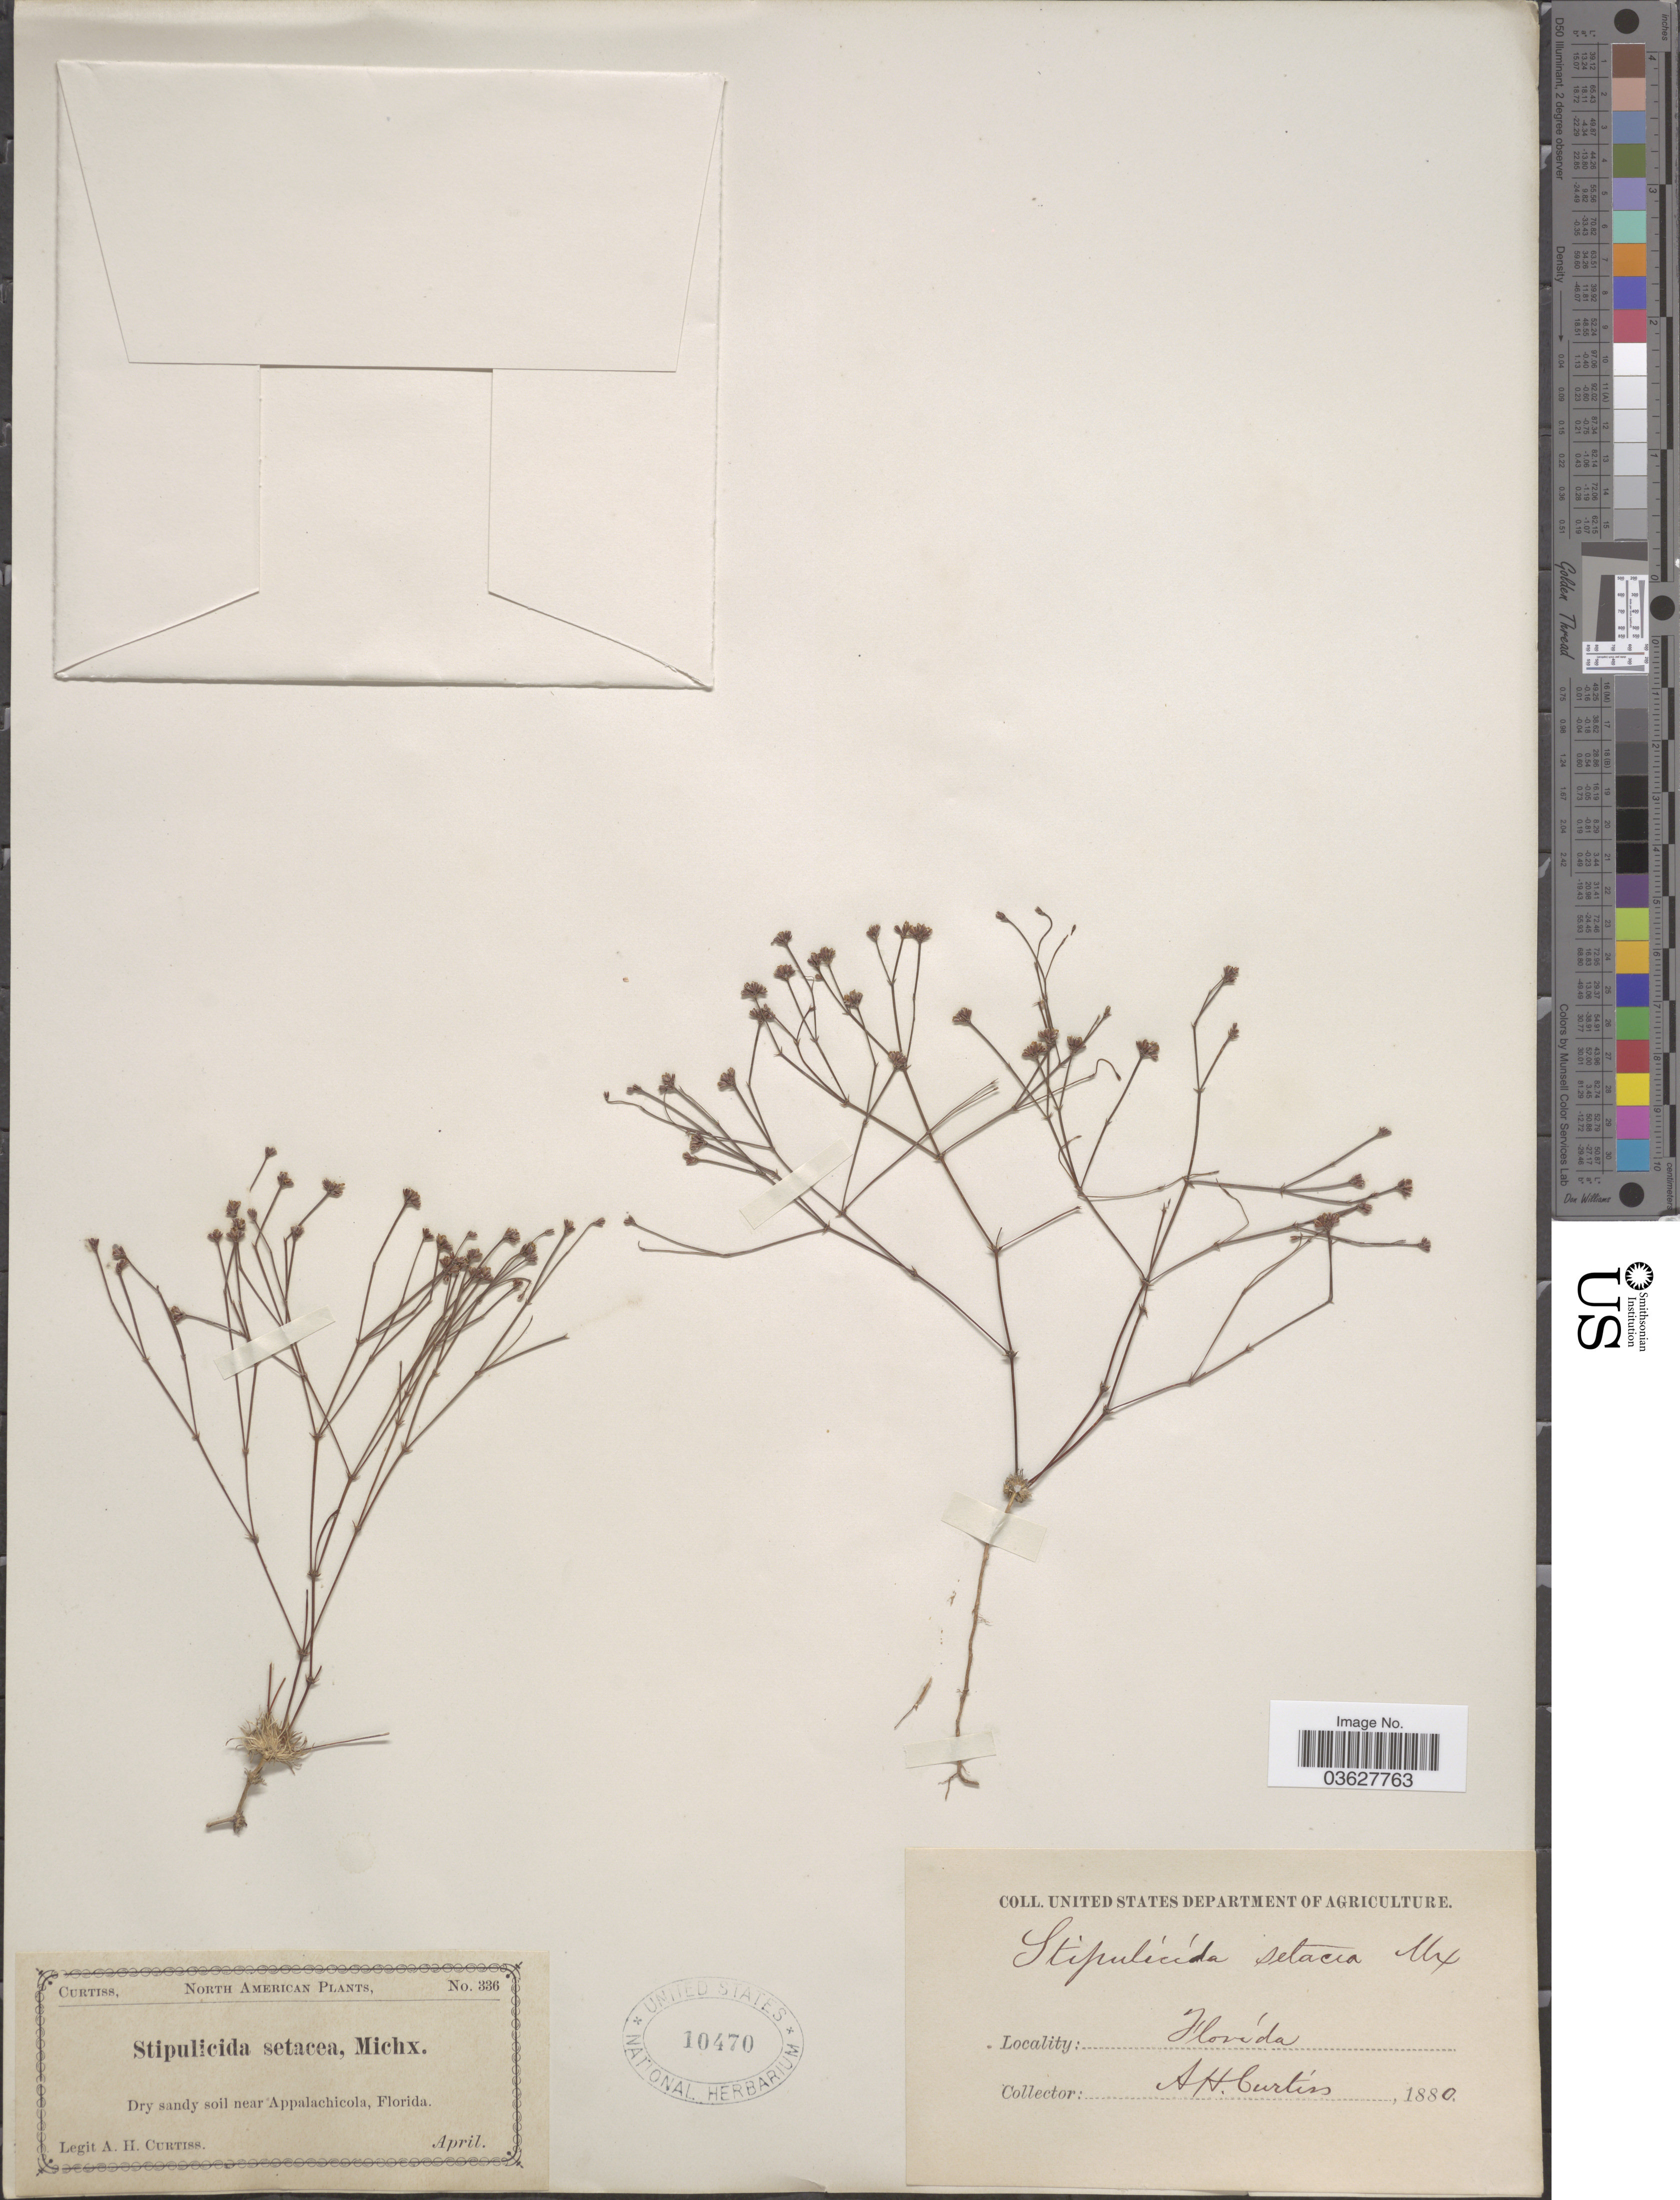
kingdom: Plantae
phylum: Tracheophyta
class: Magnoliopsida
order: Caryophyllales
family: Caryophyllaceae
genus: Stipulicida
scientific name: Stipulicida setacea var. setacea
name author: Michx.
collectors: A. H. Curtiss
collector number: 336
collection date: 1880-04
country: United States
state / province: Florida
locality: Dry sandy soil near Appalachicola.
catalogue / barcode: US 10470